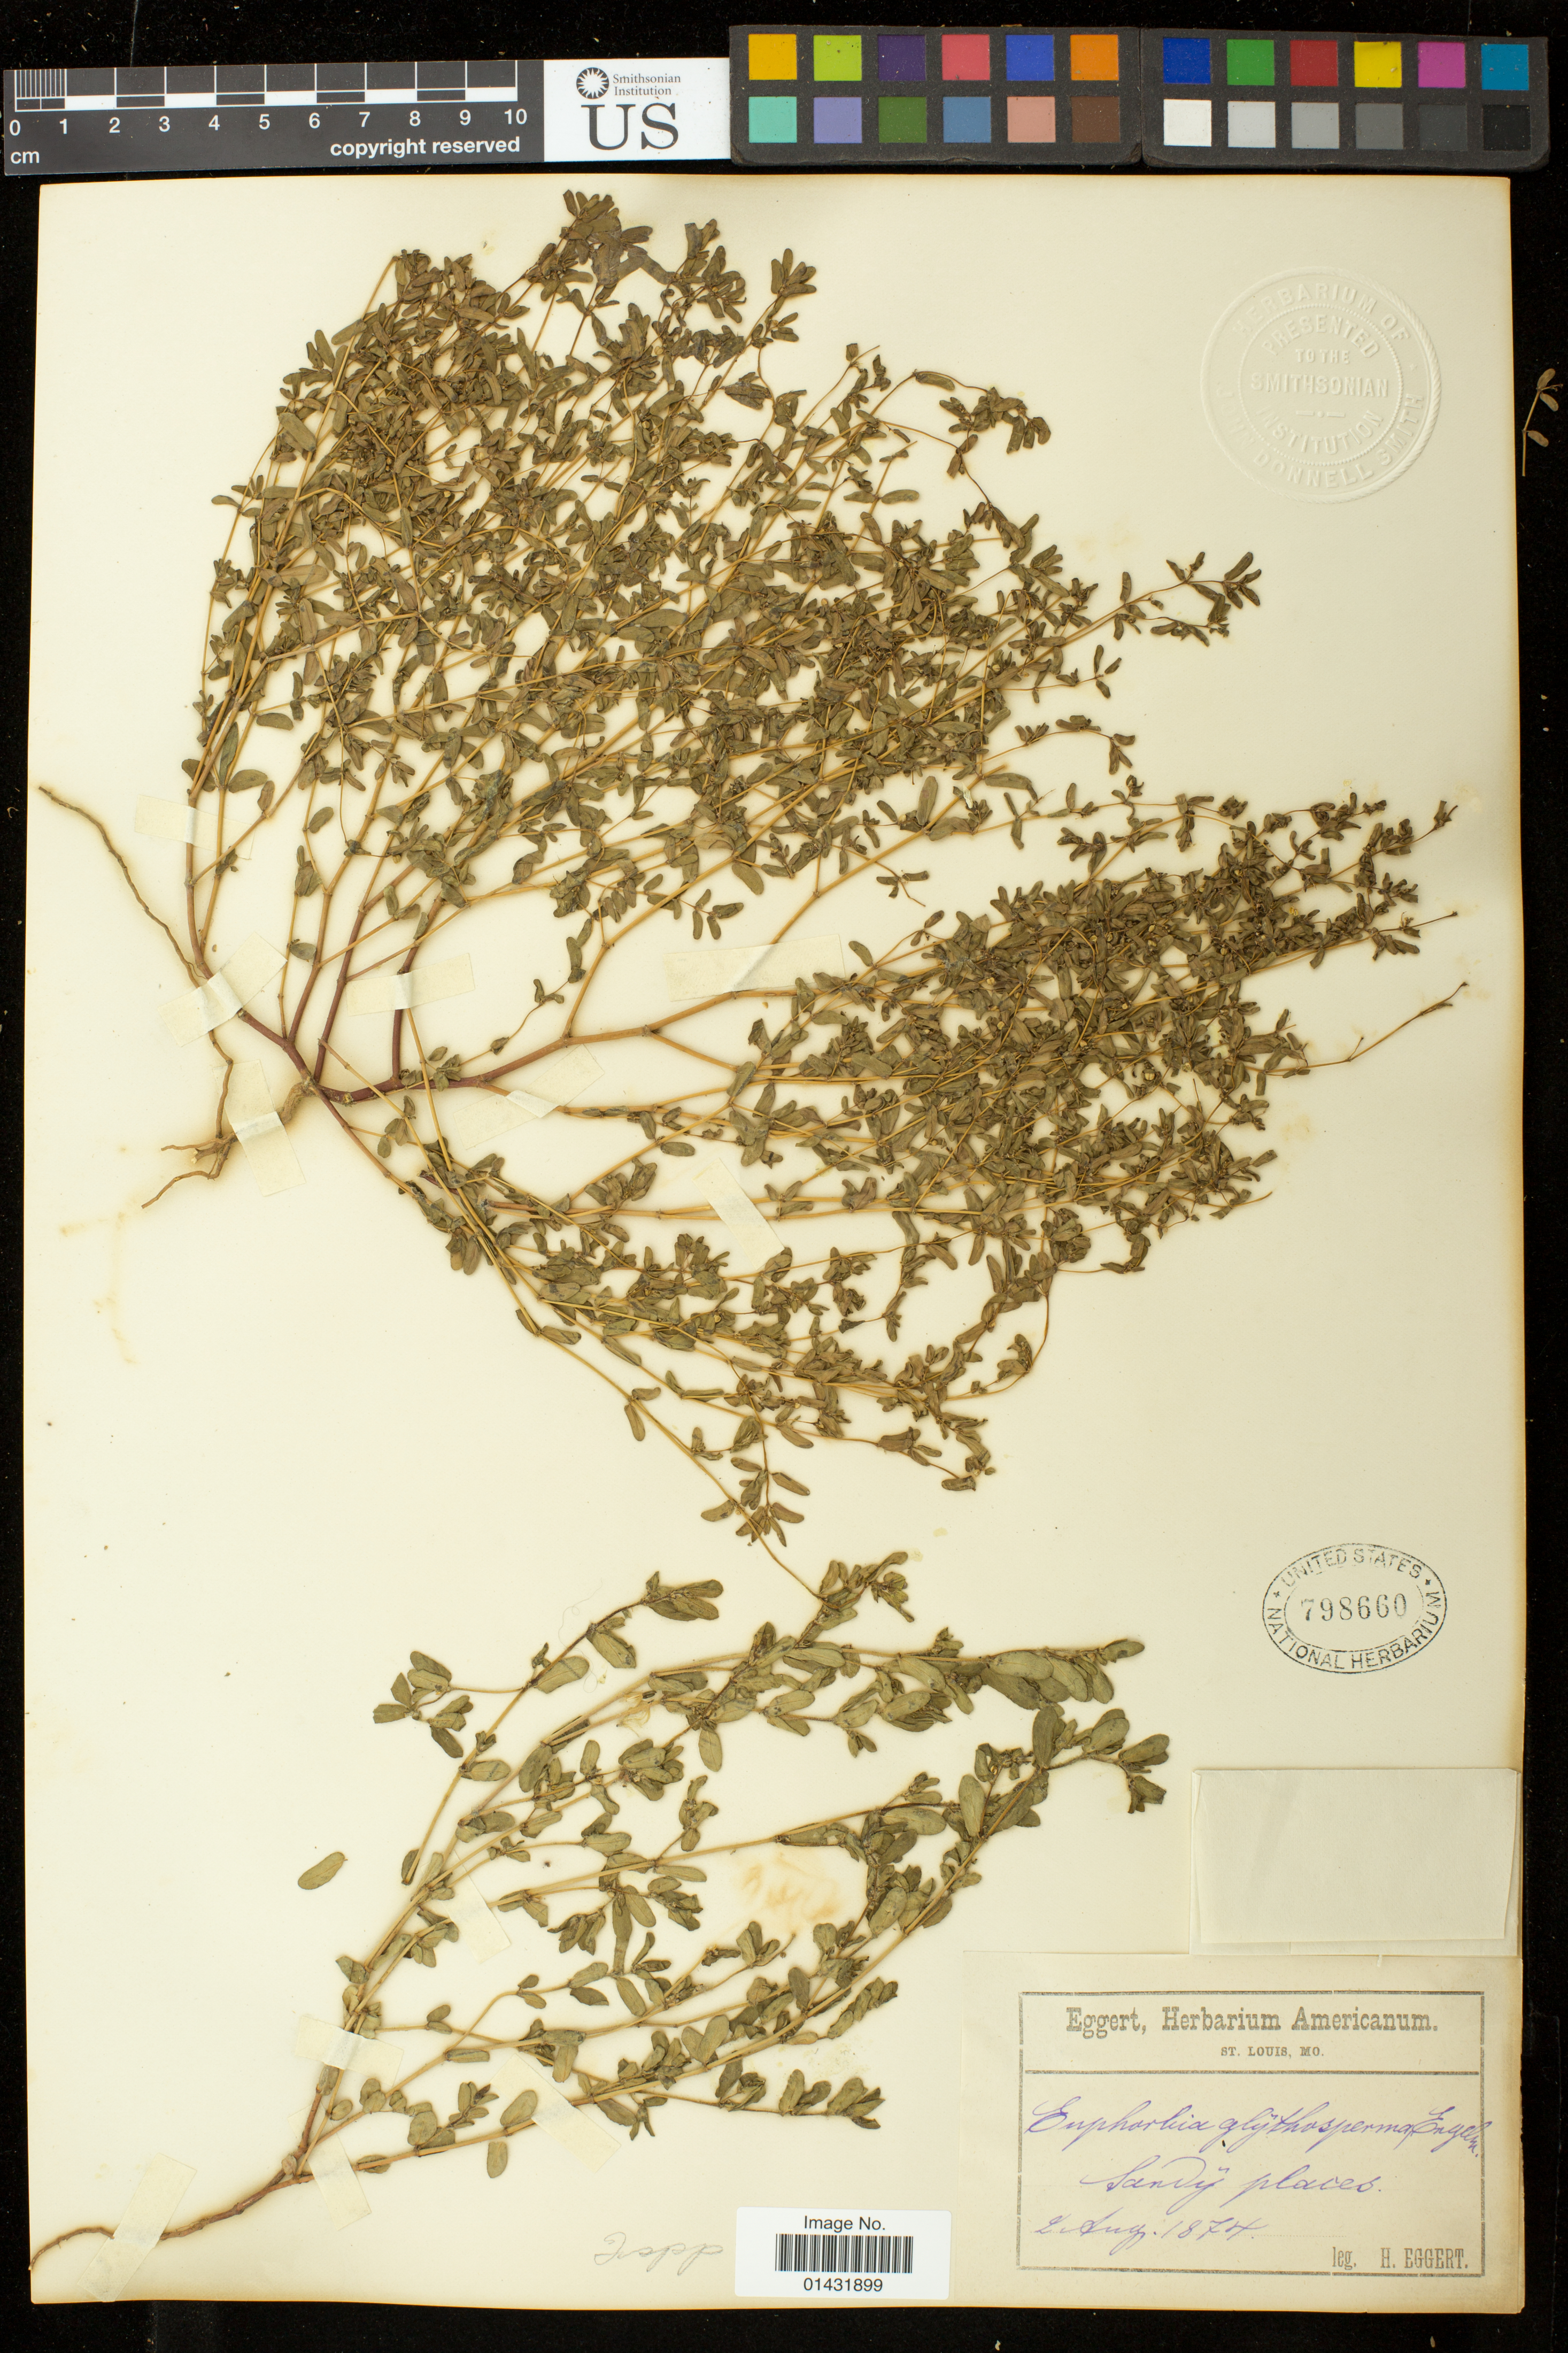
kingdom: Plantae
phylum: Tracheophyta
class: Magnoliopsida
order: Malpighiales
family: Euphorbiaceae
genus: Euphorbia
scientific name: Euphorbia glyptosperma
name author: Engelm.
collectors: H. Eggert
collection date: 1874-08-02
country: United States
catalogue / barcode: US 798660